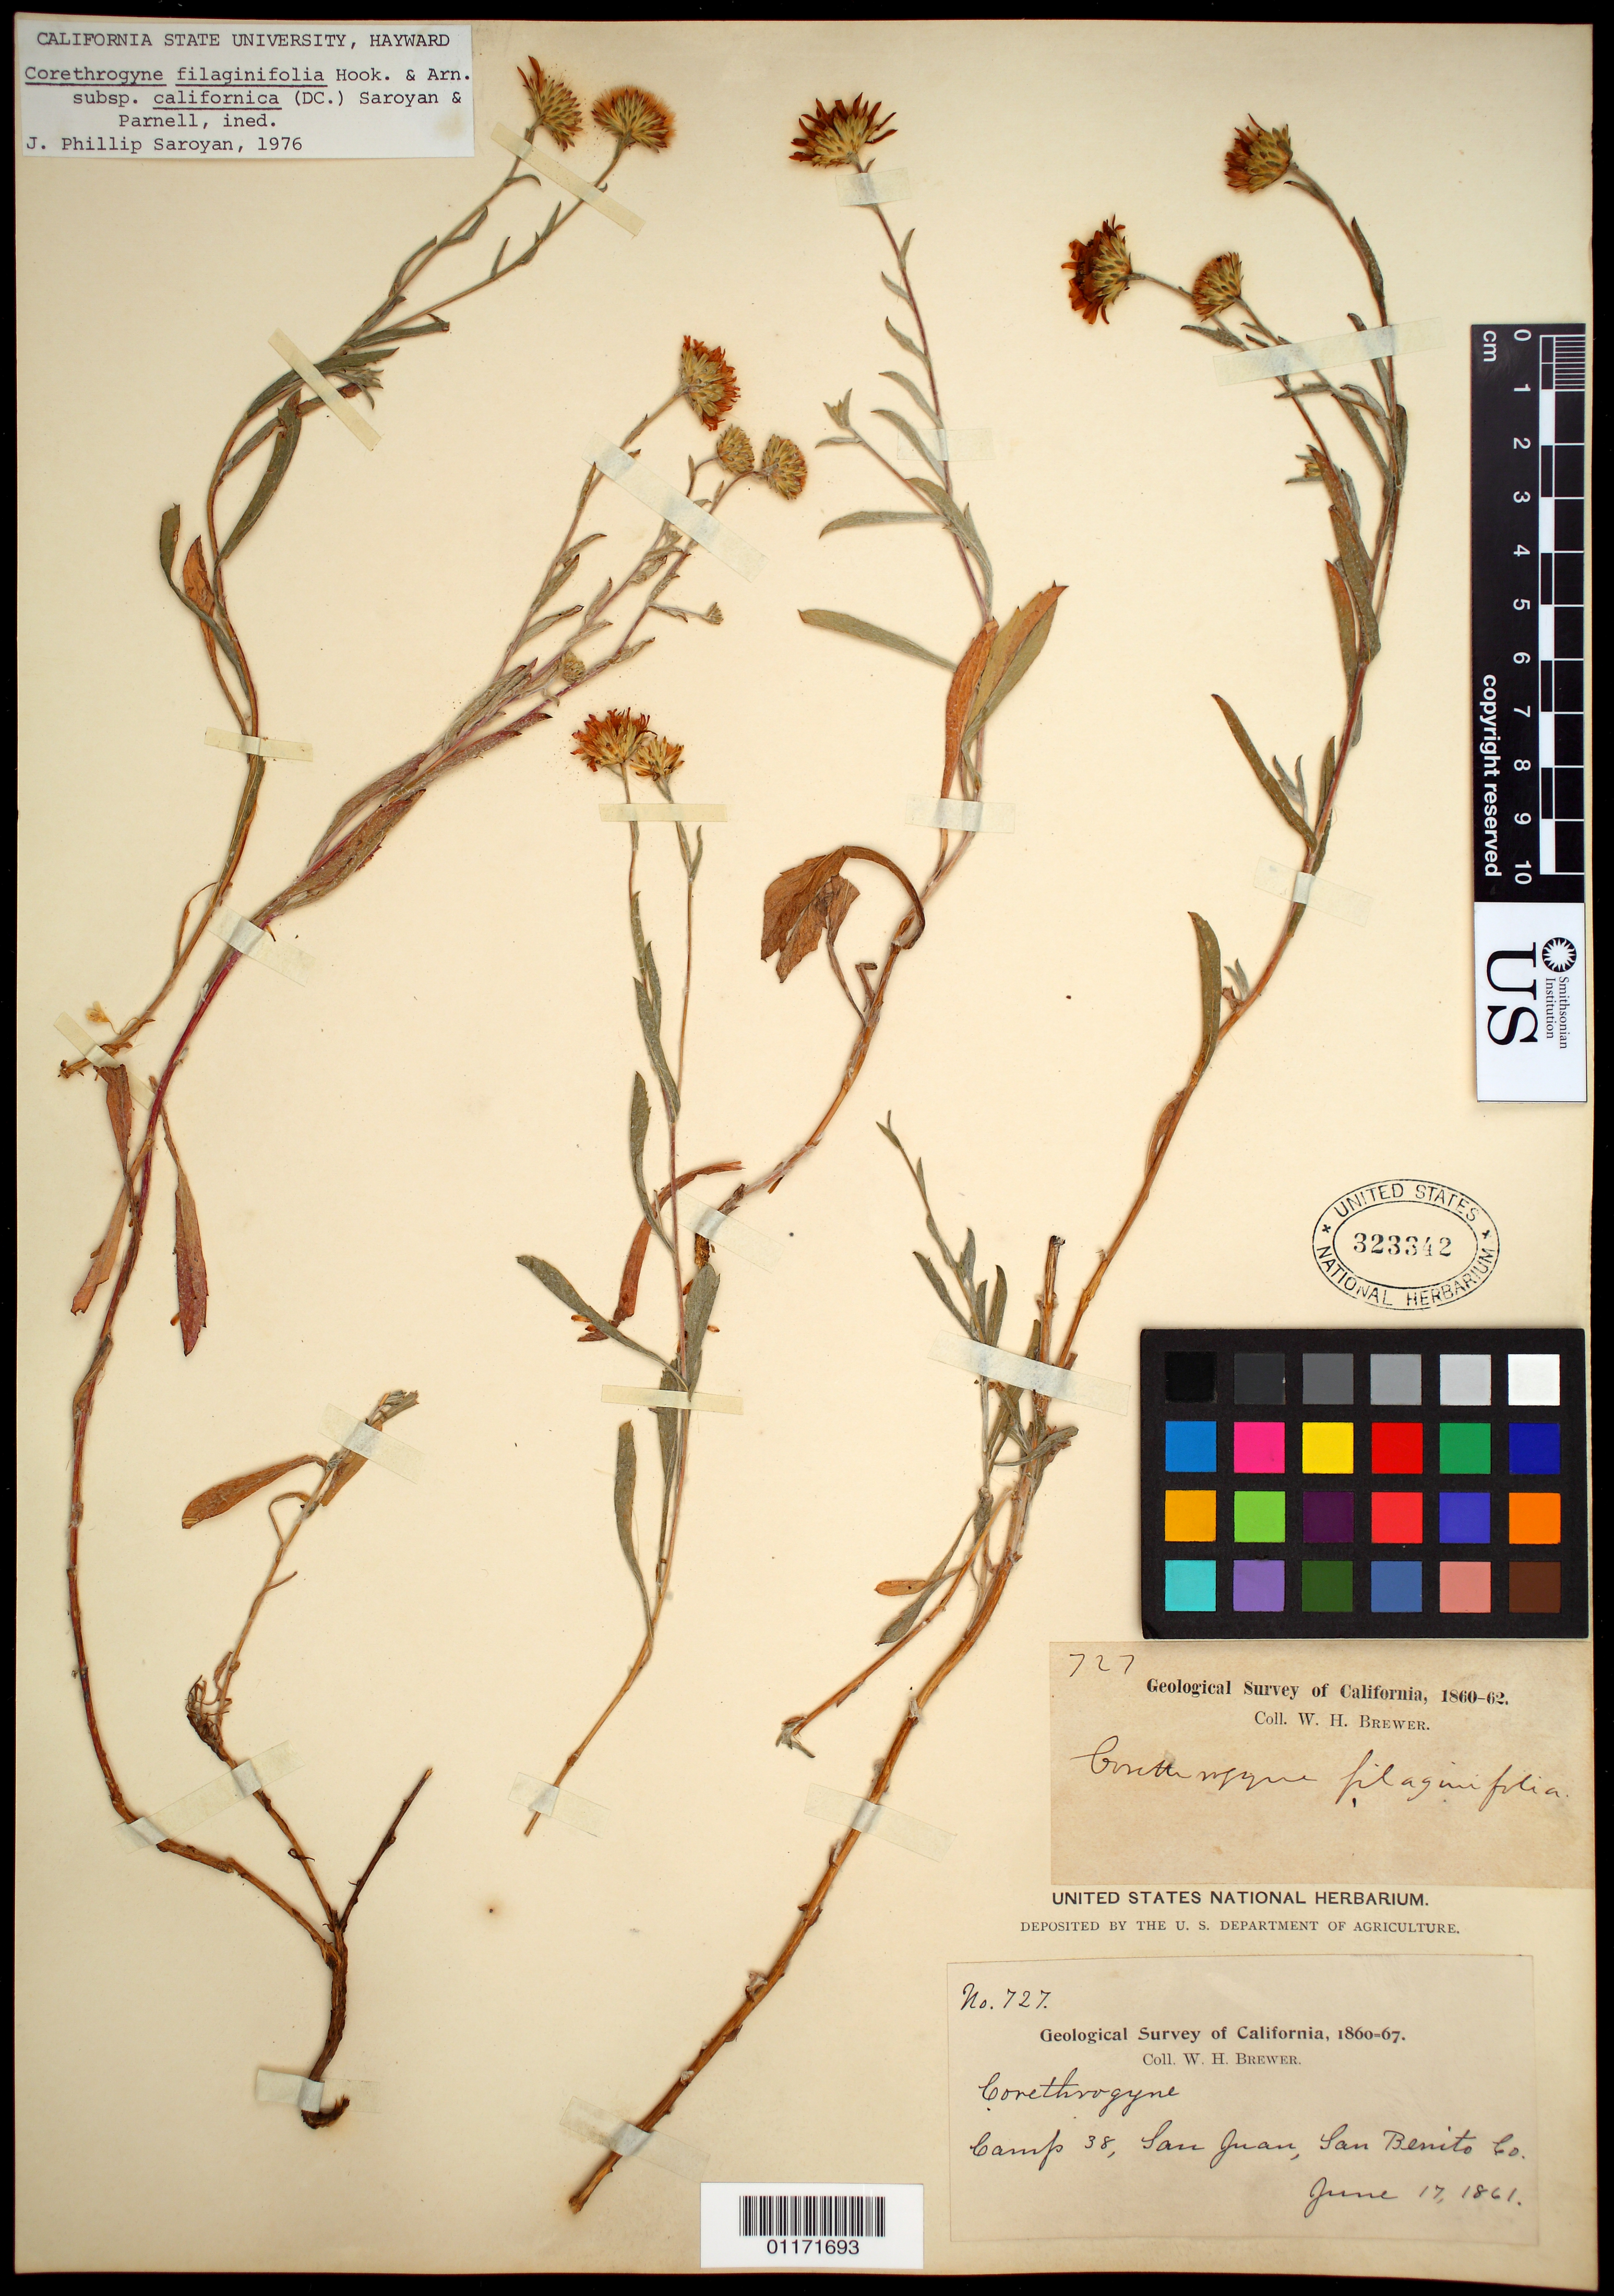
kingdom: Plantae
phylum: Tracheophyta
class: Magnoliopsida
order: Asterales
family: Asteraceae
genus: Corethrogyne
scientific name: Corethrogyne filaginifolia var. californica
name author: (DC.) Saroyan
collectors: W. H. Brewer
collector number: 727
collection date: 1861-06-17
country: United States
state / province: California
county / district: San Benito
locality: Camp 38, San Juan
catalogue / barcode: US 323342